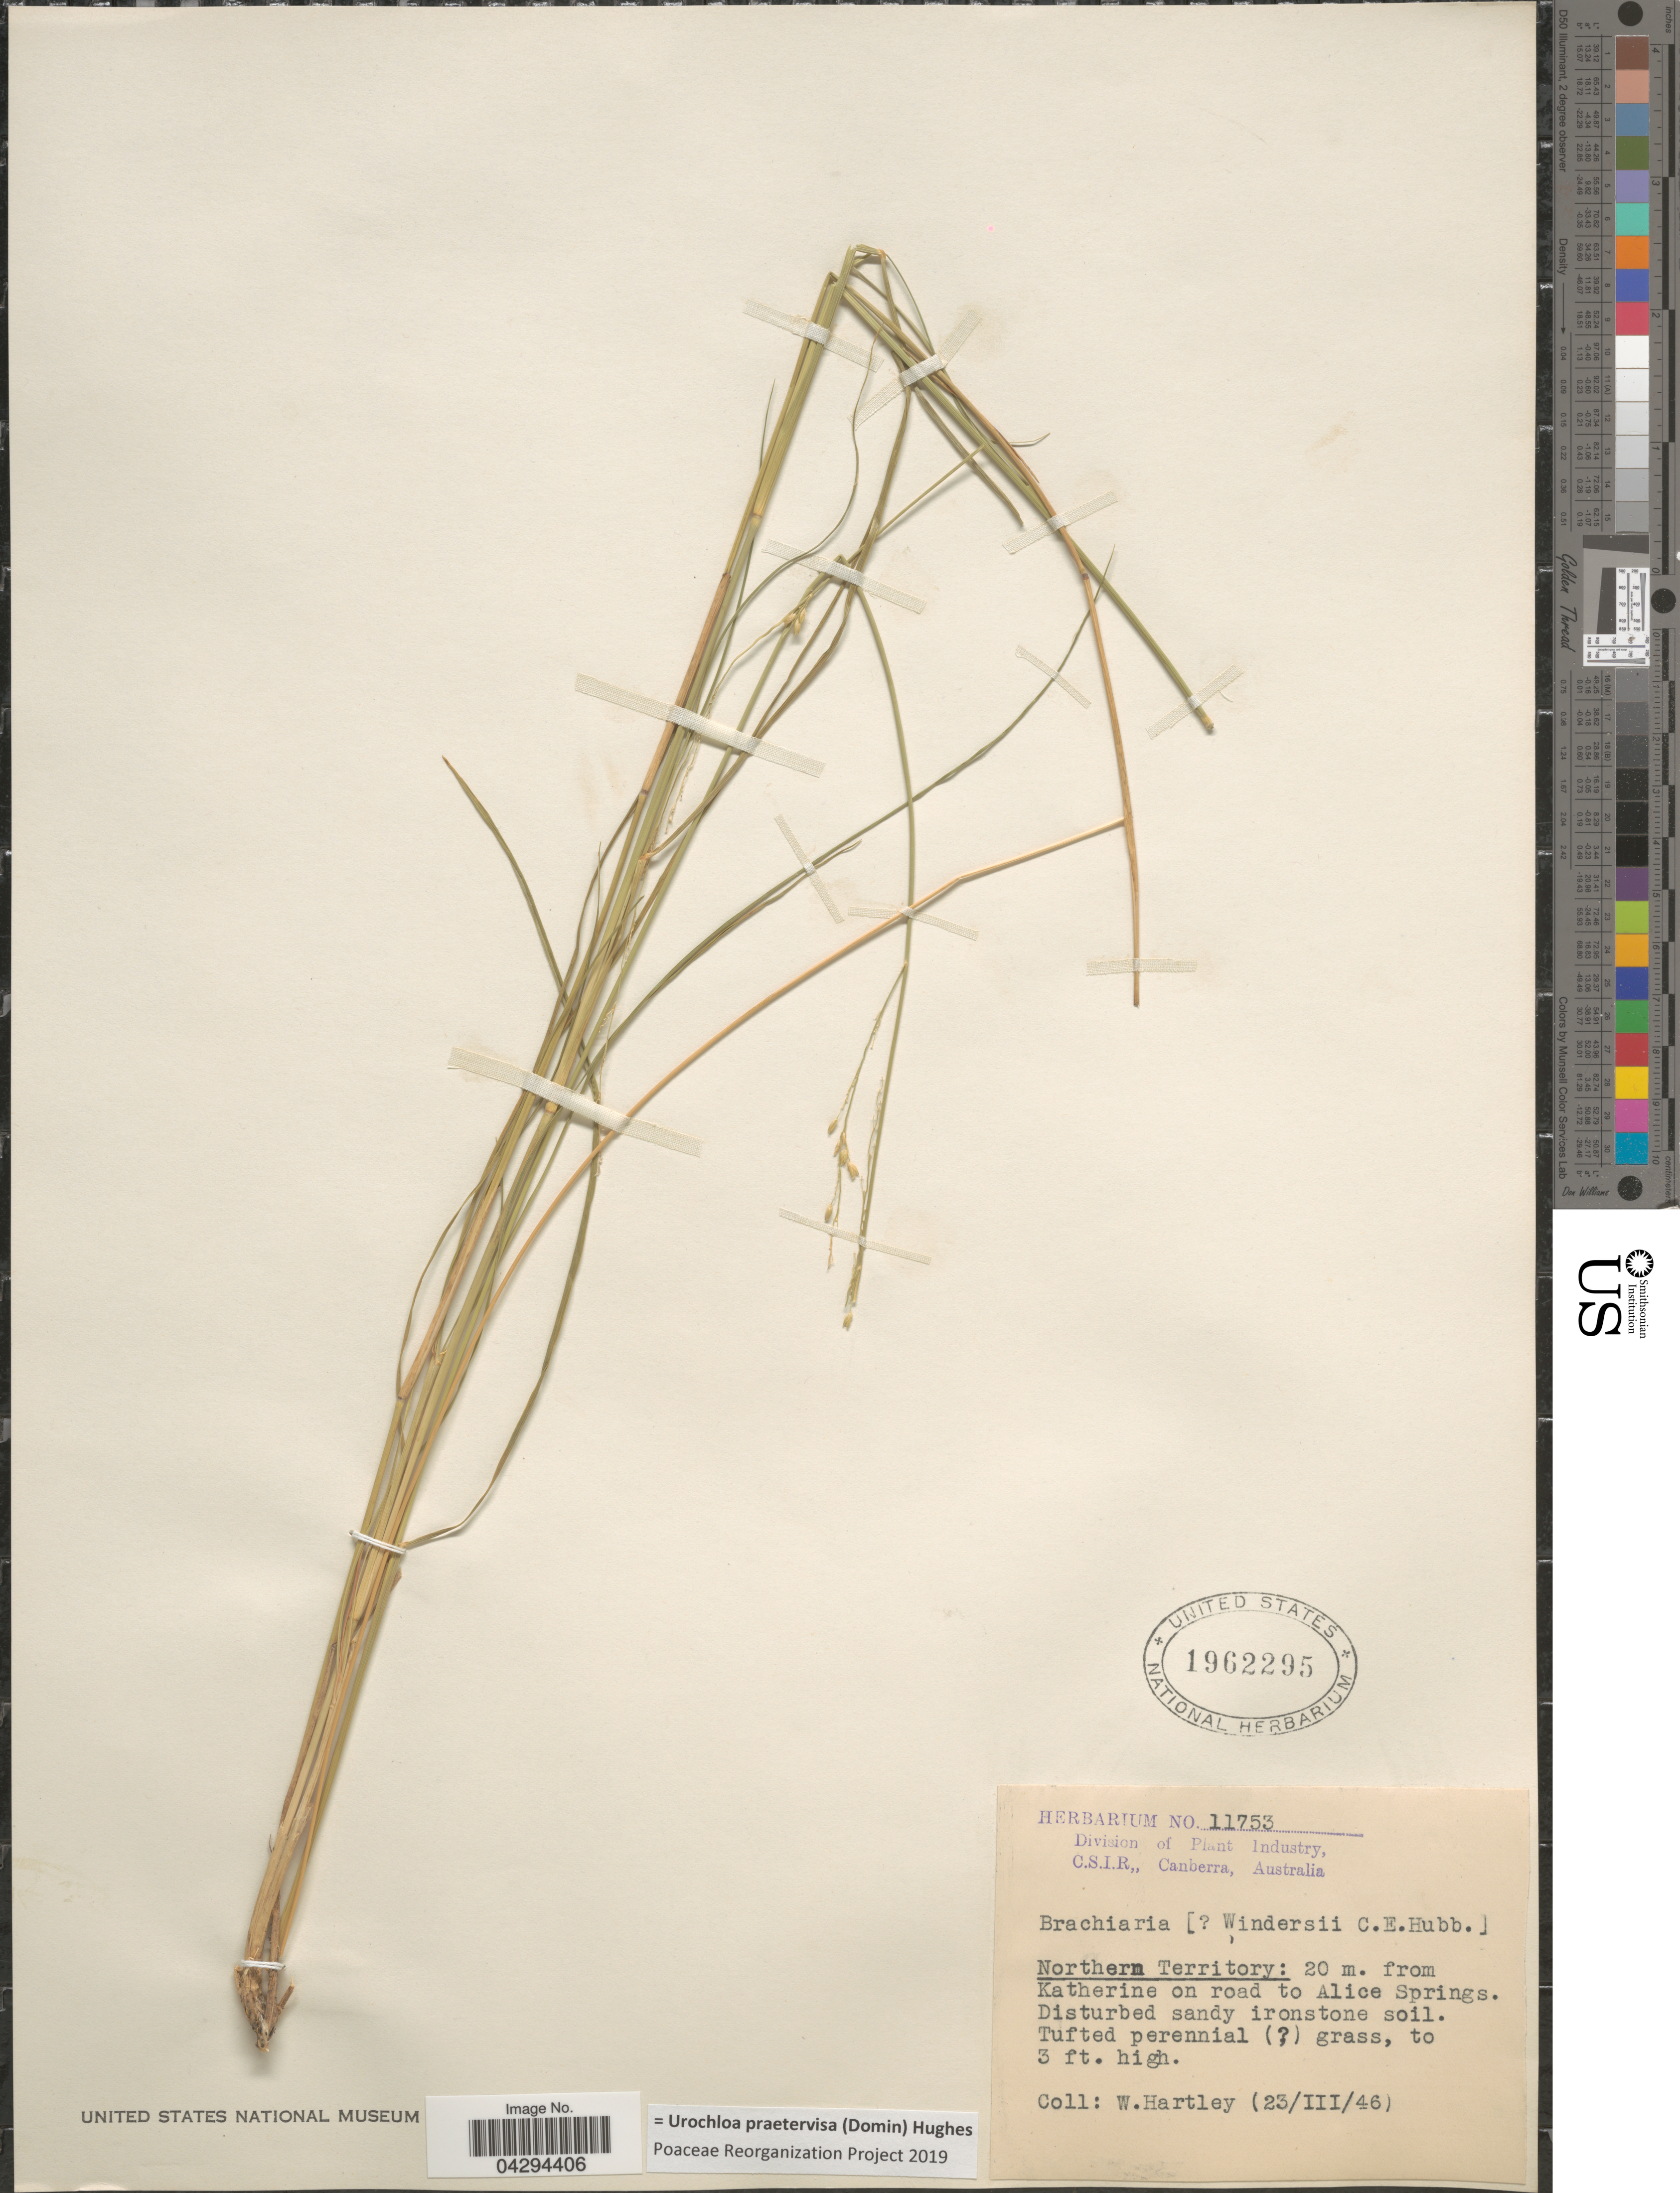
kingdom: Plantae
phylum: Tracheophyta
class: Liliopsida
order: Poales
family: Poaceae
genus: Urochloa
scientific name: Urochloa praetervisa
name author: (Domin) Hughes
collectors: W. Hartley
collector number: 11753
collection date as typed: Transcribed d/m/y: 23/3/46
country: Australia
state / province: Northern Territory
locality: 20 m. from Katherine on road to Alice Springs.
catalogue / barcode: US 1962295